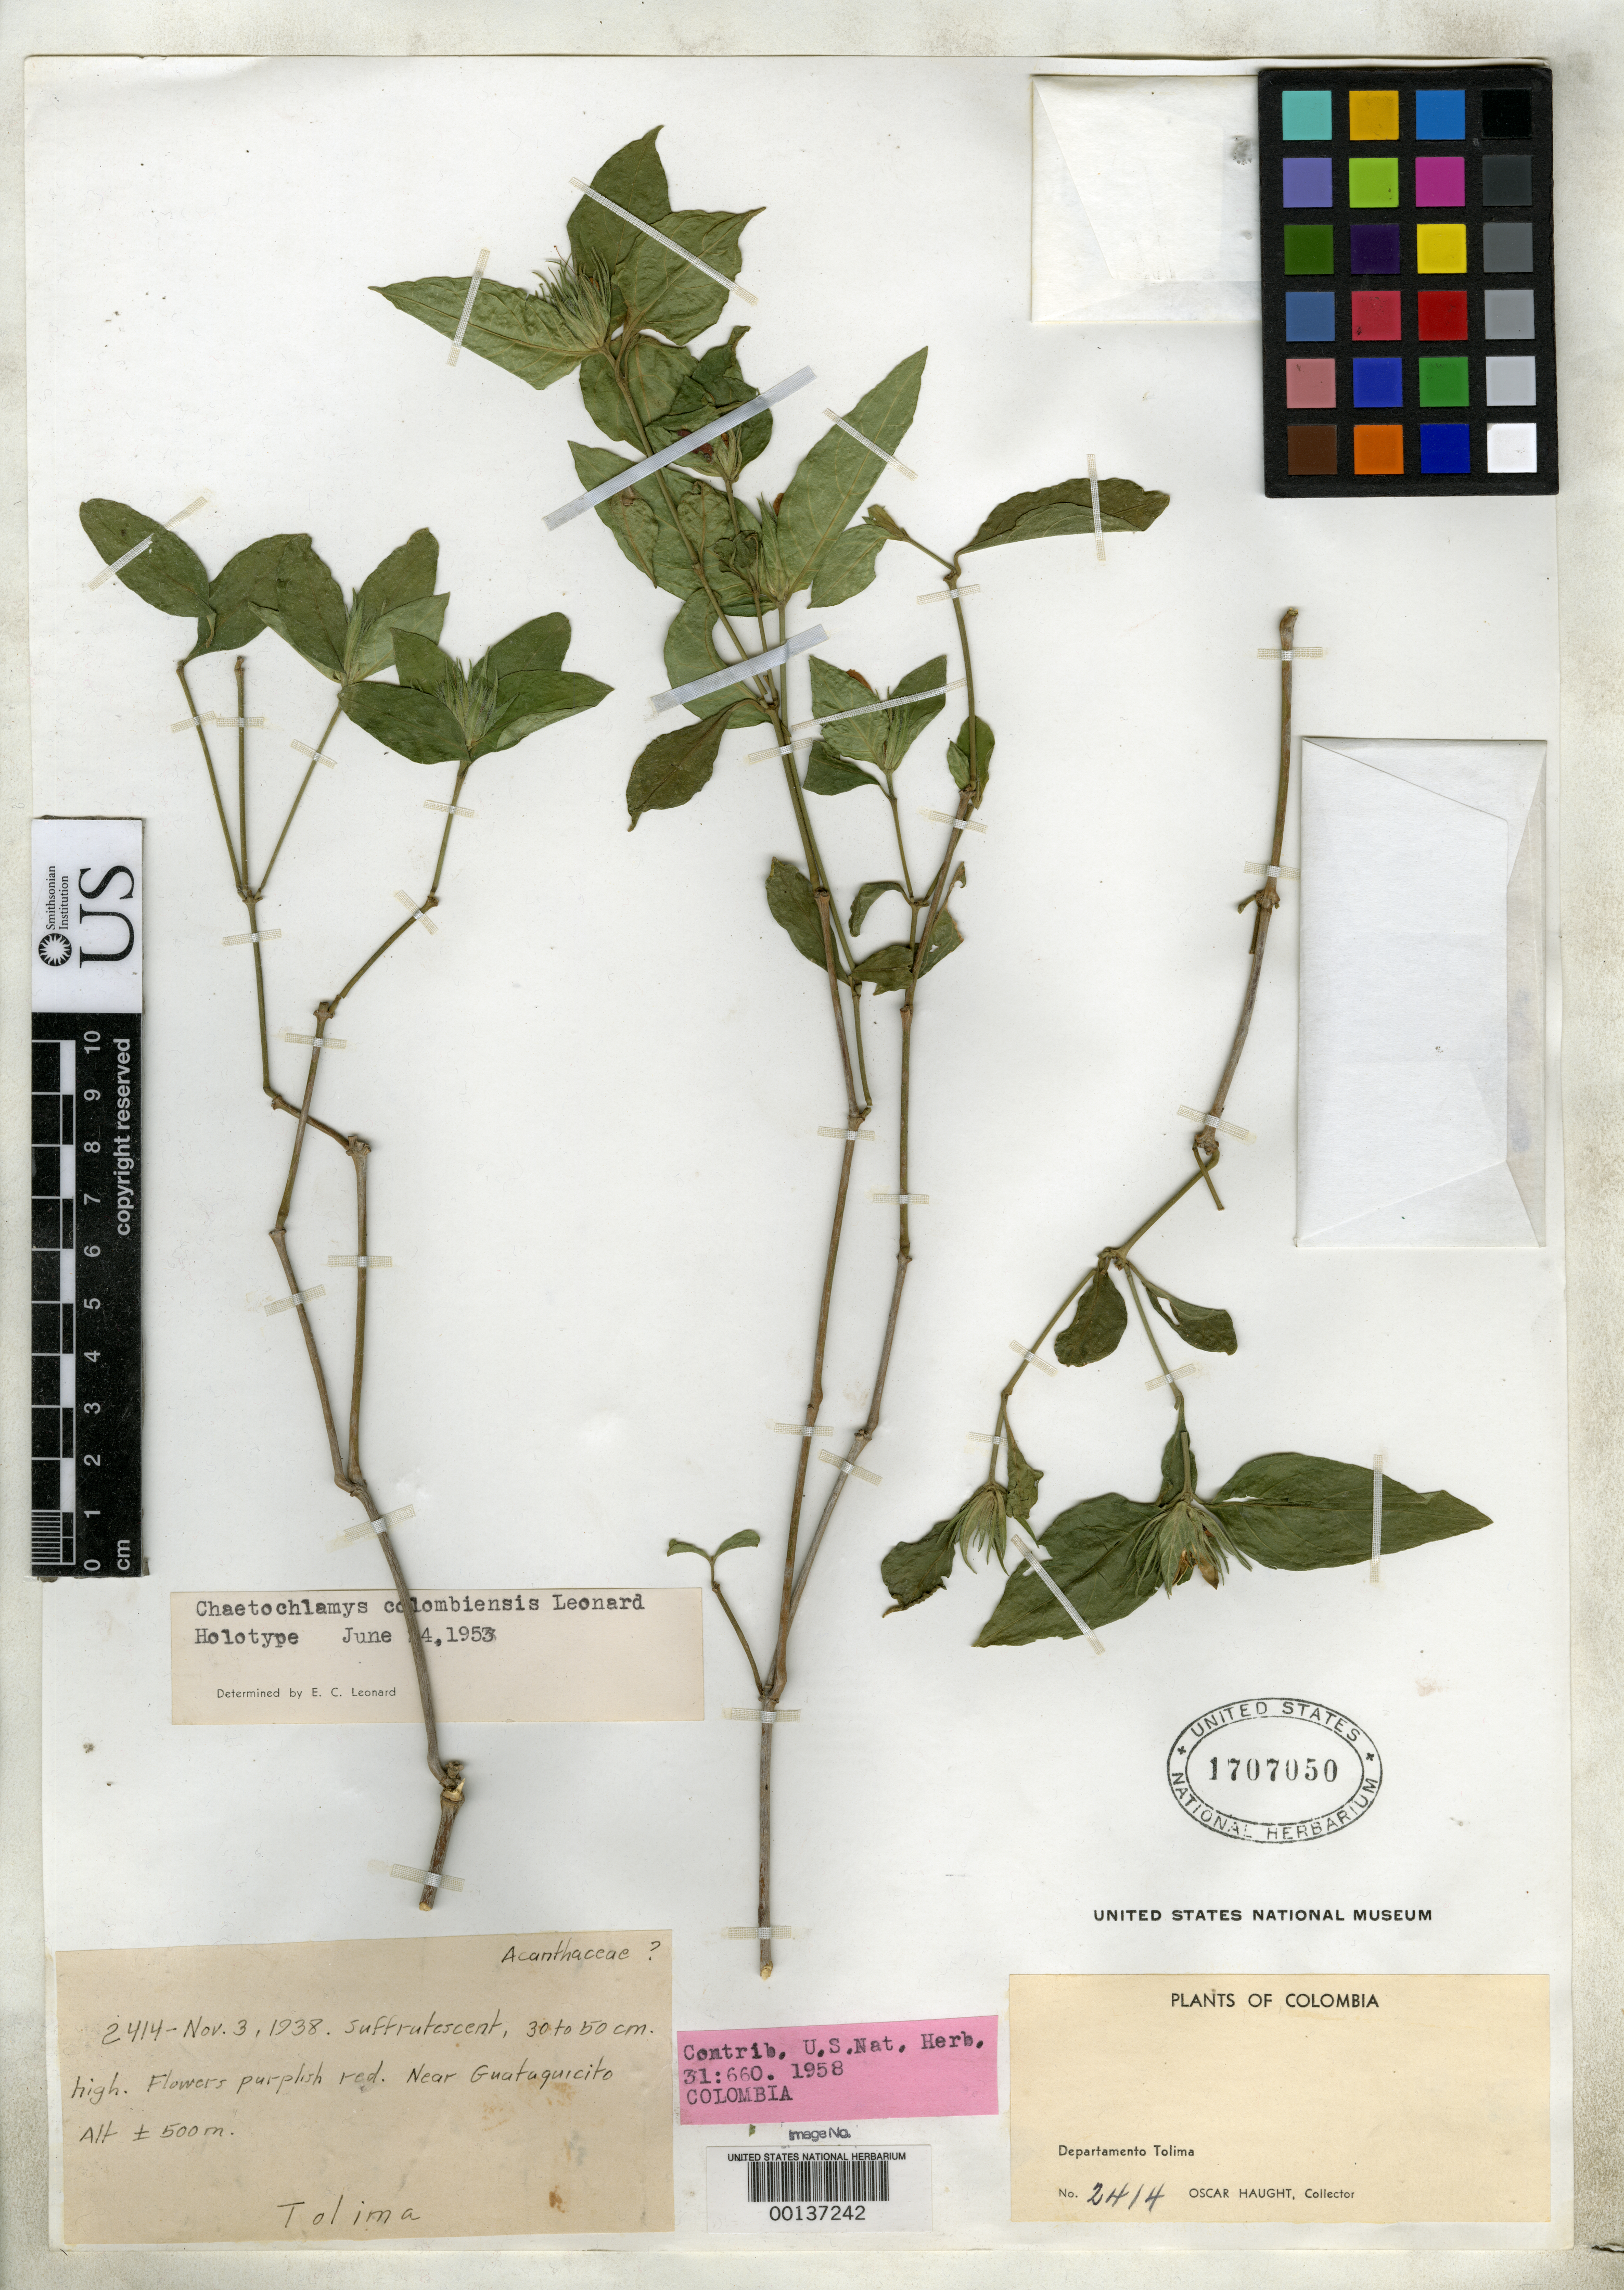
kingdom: Plantae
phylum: Tracheophyta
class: Magnoliopsida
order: Lamiales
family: Acanthaceae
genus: Chaetochlamys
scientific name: Chaetochlamys colombiensis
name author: Leonard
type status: Holotype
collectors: O. L. Haught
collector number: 2414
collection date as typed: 03 Nov 1938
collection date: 1938-11-03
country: Colombia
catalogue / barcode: US 1707050